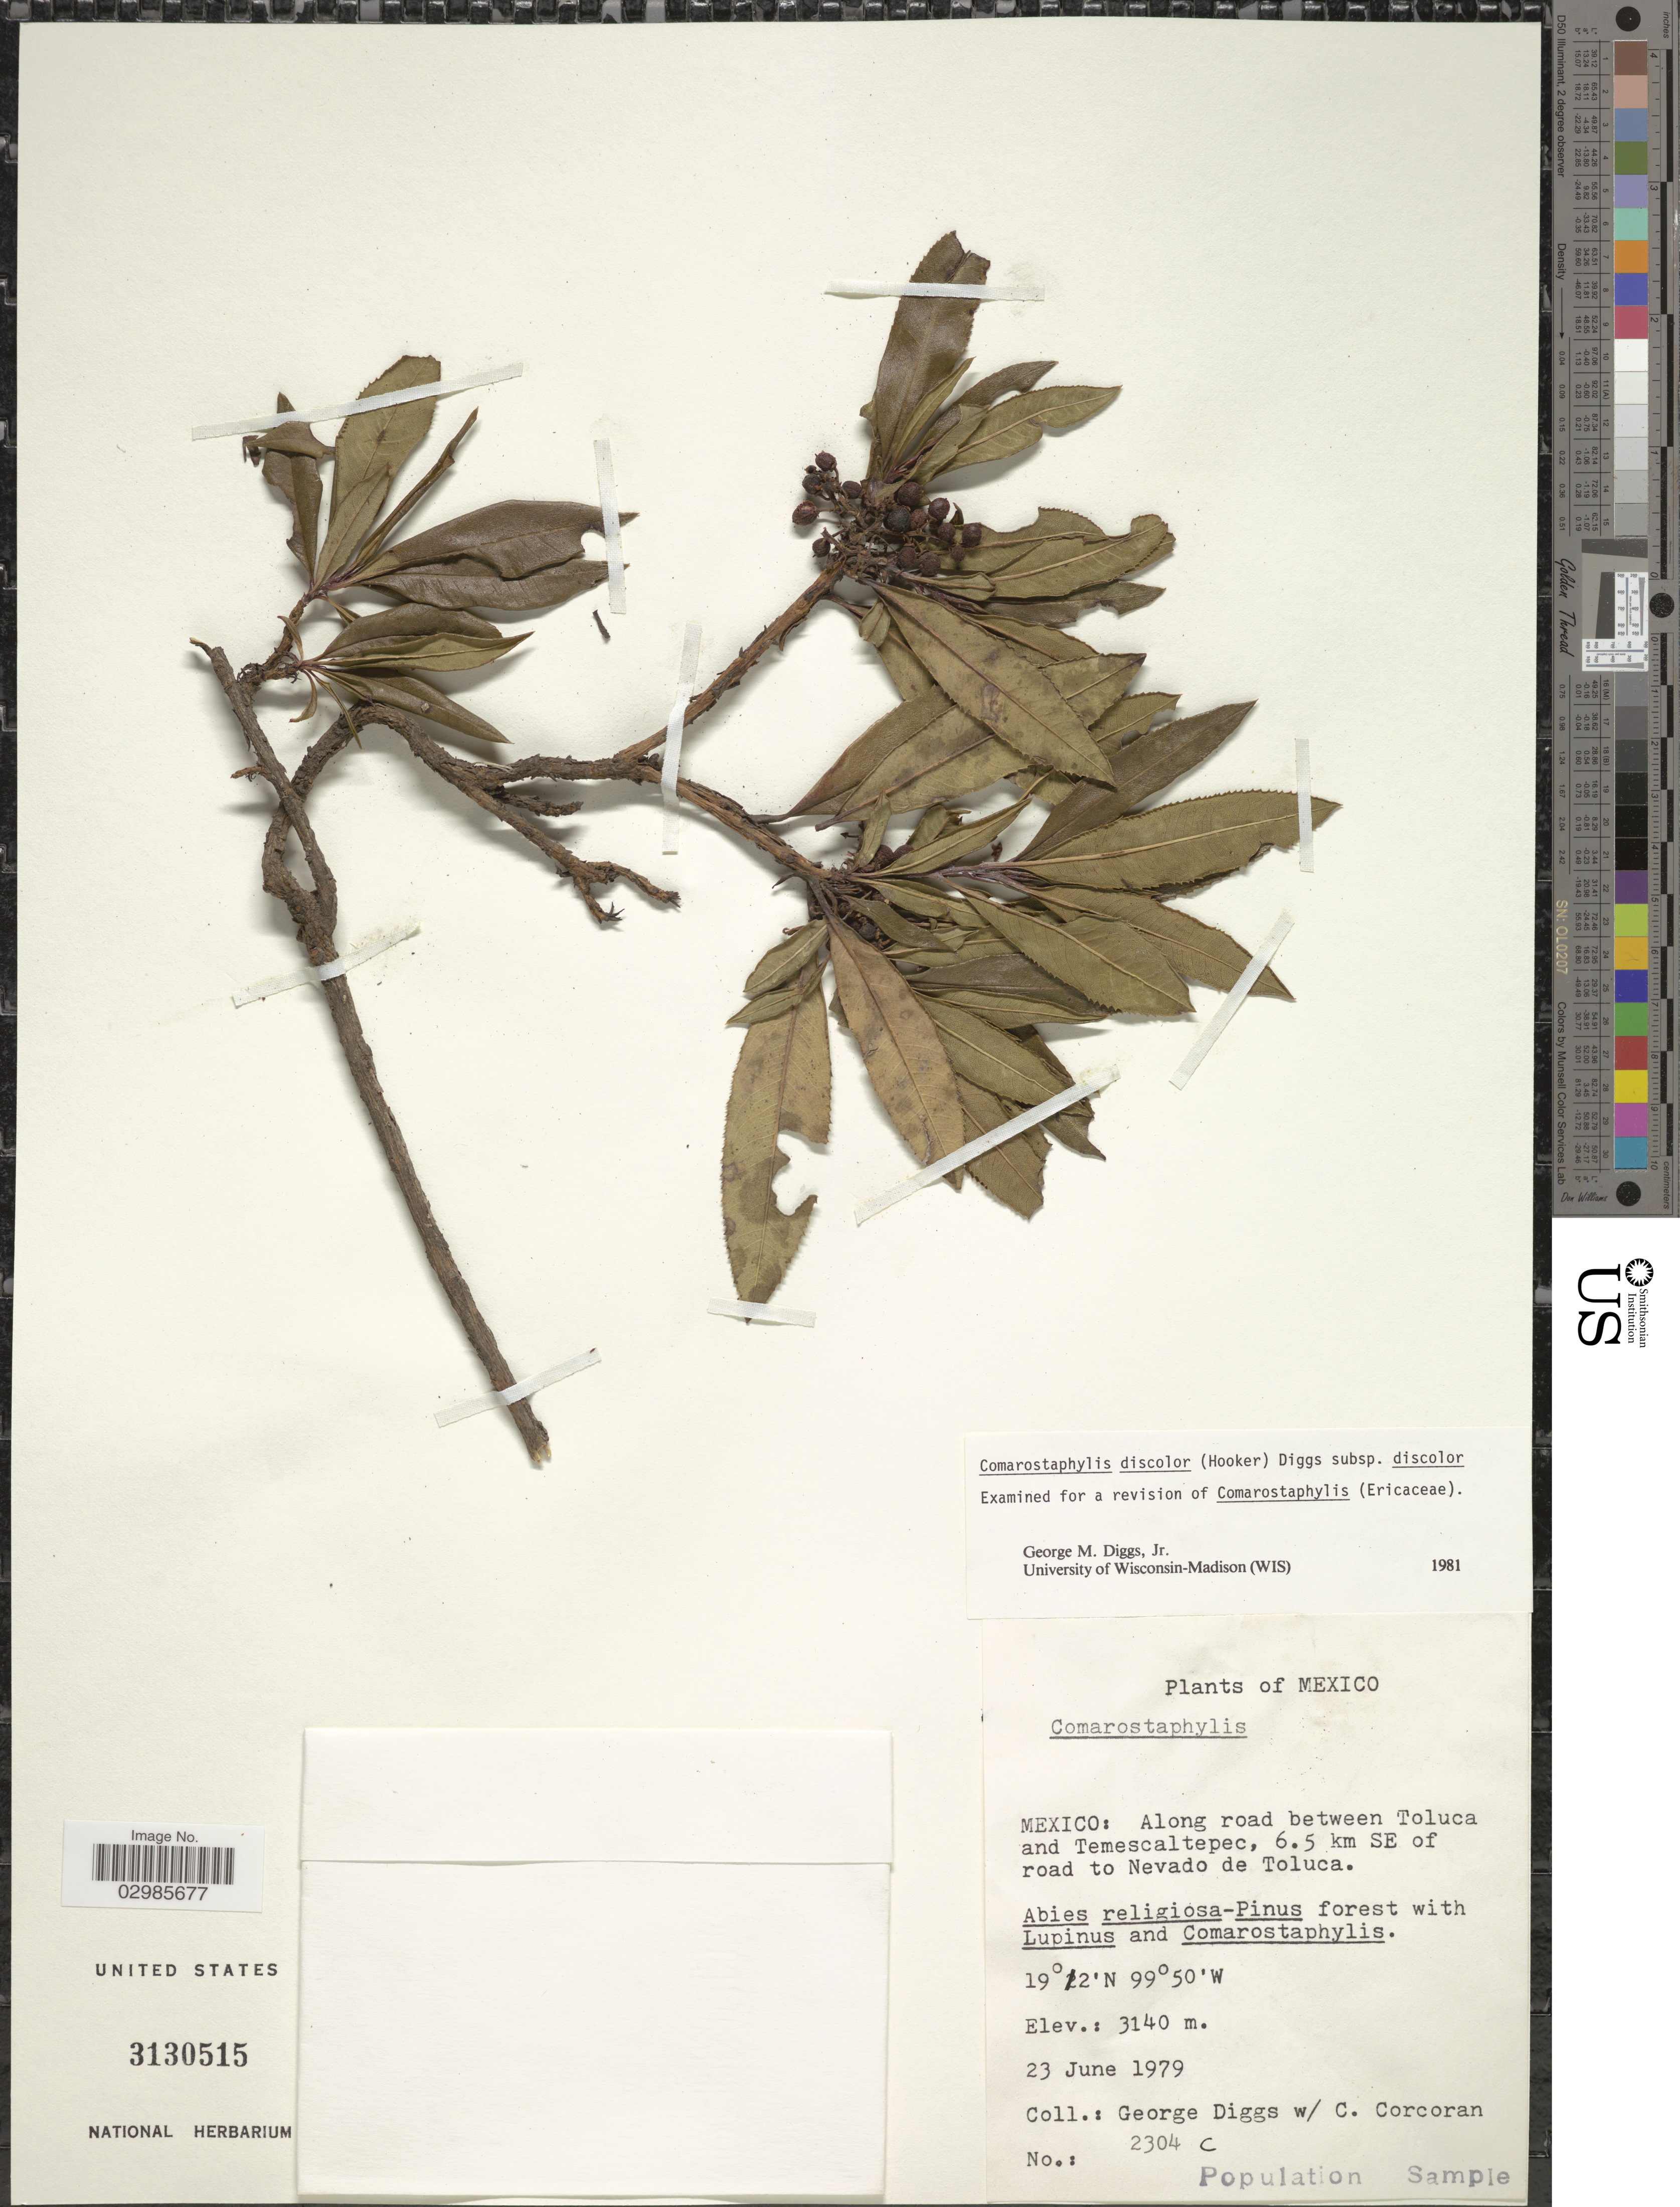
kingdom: Plantae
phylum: Tracheophyta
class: Magnoliopsida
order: Ericales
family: Ericaceae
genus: Comarostaphylis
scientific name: Comarostaphylis discolor subsp. discolor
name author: (Hook.) Diggs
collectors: G. Diggs & C. Corcoran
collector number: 2304C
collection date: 1979-06-23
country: Mexico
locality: Along road between Toluca and Temescaltepec, 6.5 km SE of road to Nevado de Toluca.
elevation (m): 3140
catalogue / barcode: US 3130515